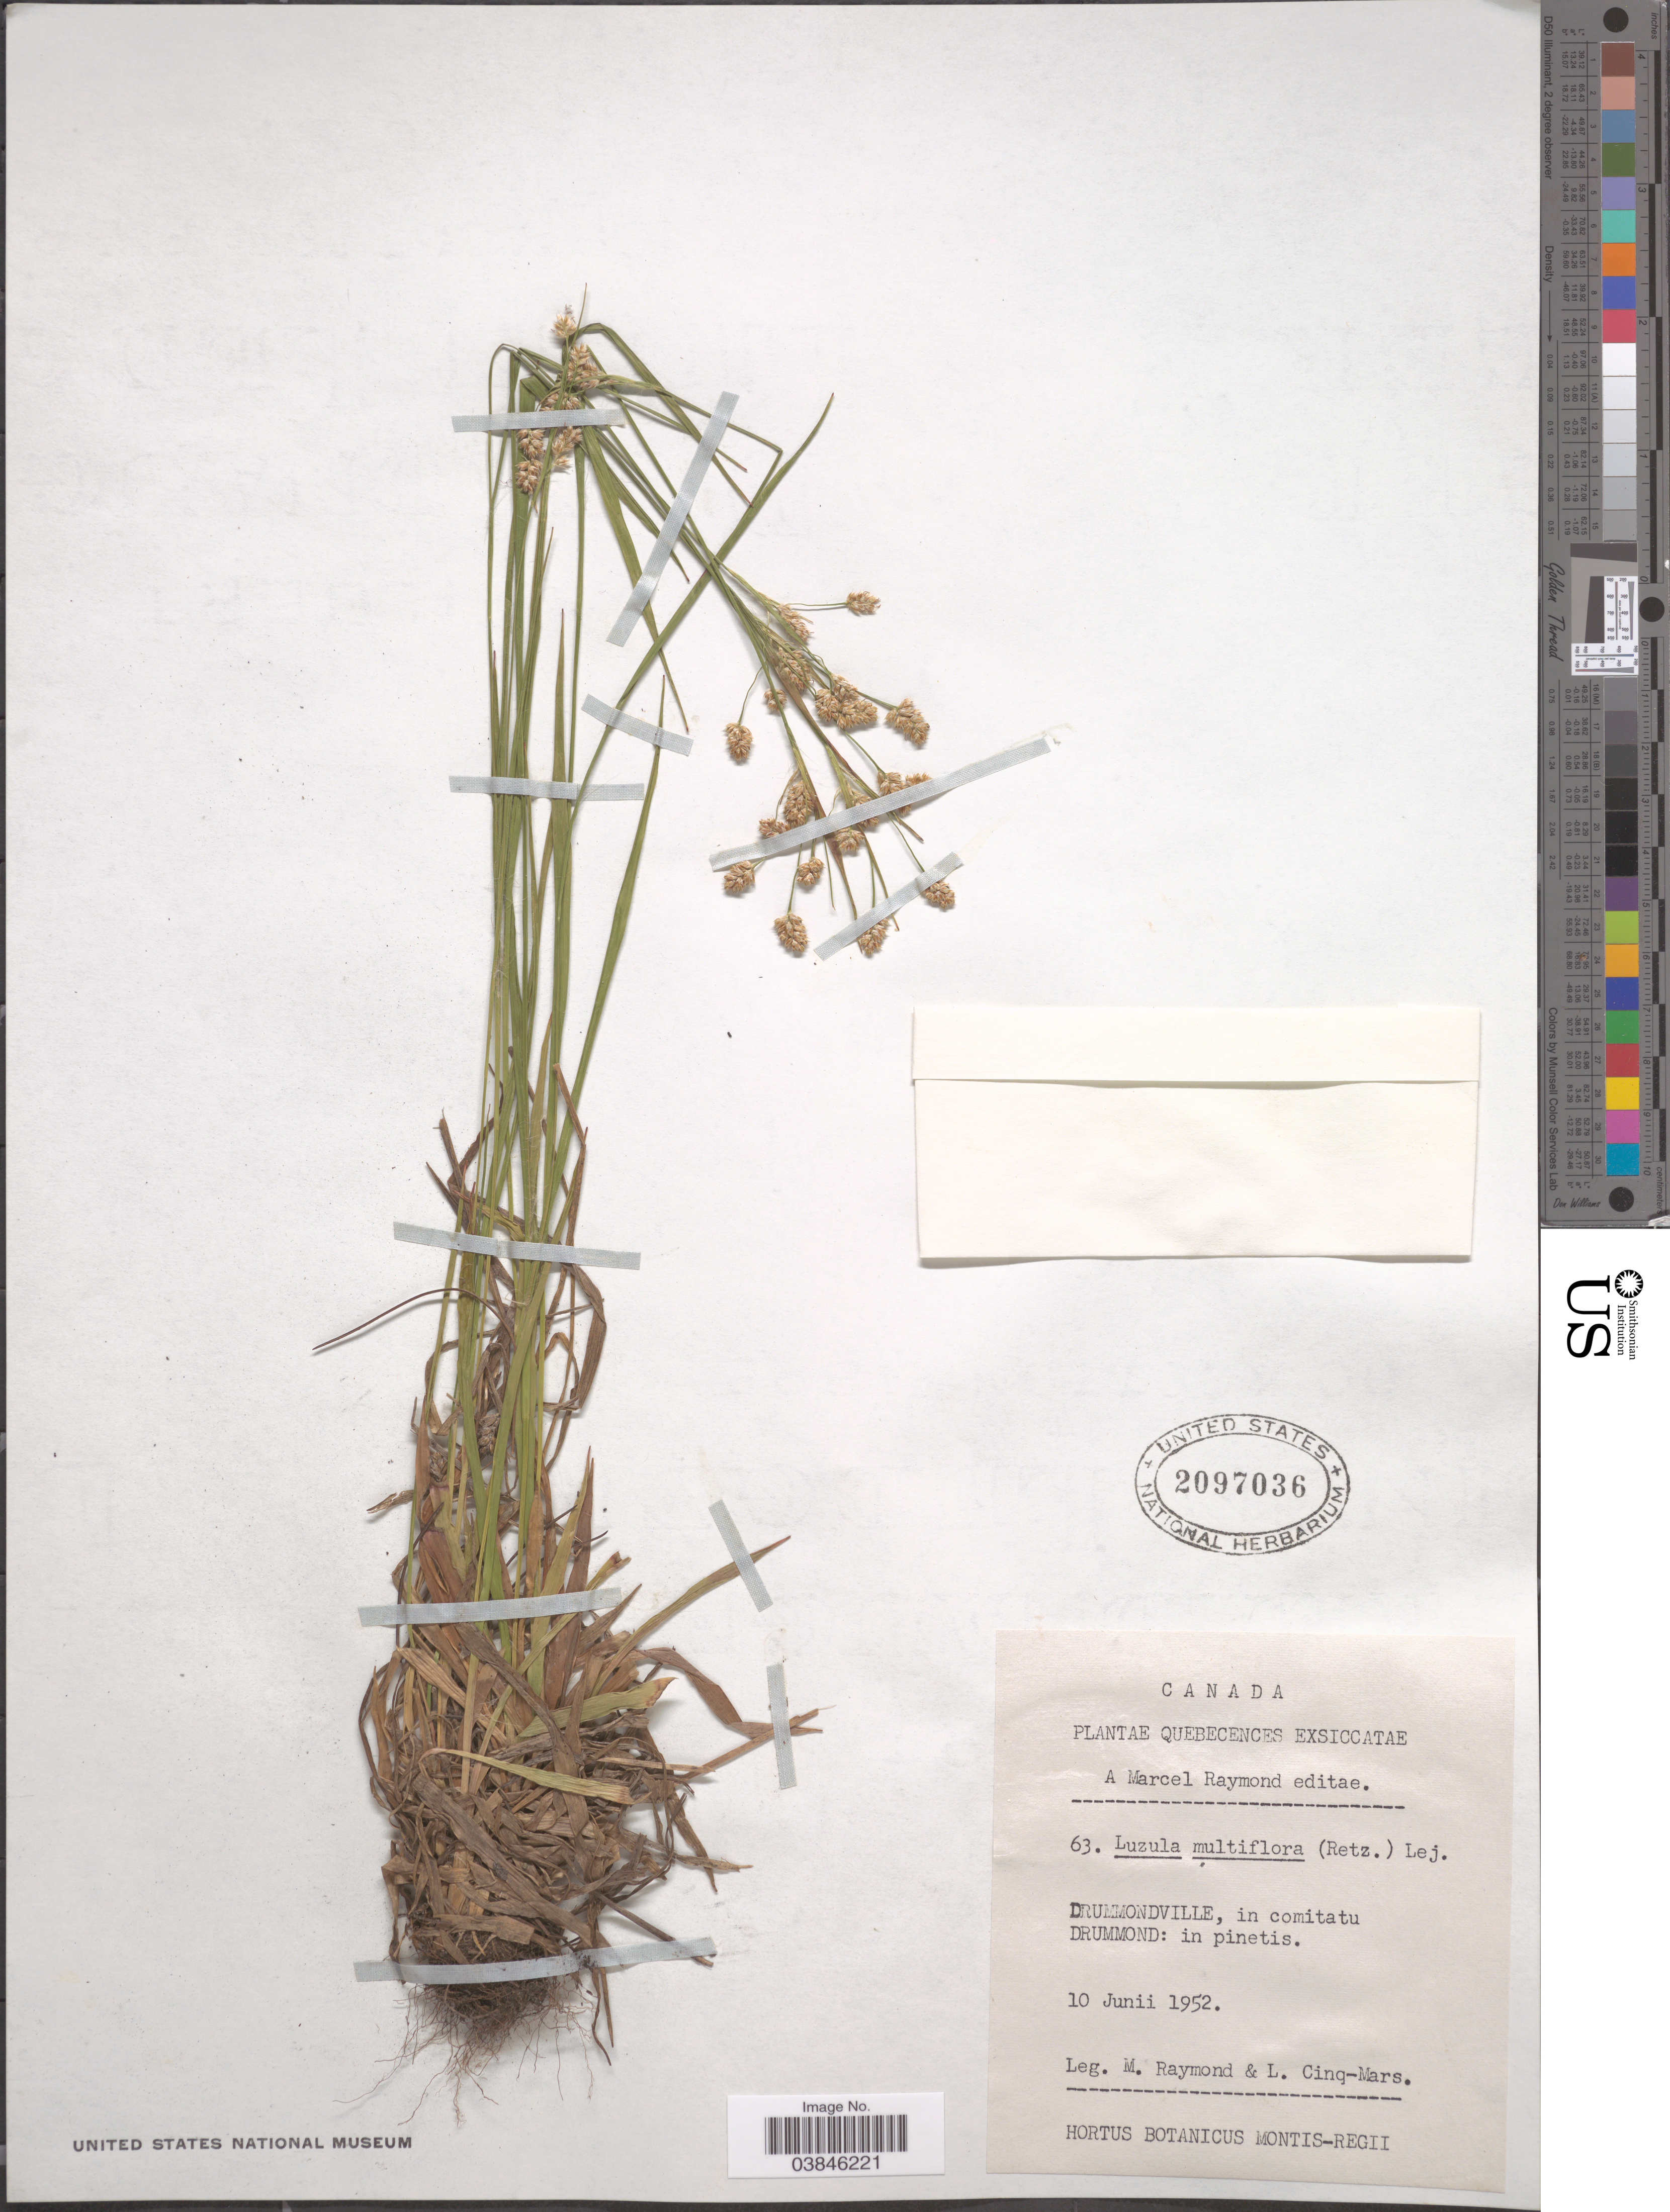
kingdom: Plantae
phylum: Tracheophyta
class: Liliopsida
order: Poales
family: Juncaceae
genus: Luzula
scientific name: Luzula multiflora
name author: (Ehrh.) Lej.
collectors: M. Raymond & L. Cinq-Mars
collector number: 63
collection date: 1952-06-10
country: Canada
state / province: Quebec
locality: Drummonville, in comitatu. Drummond: in pinetis.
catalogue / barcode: US 2097036